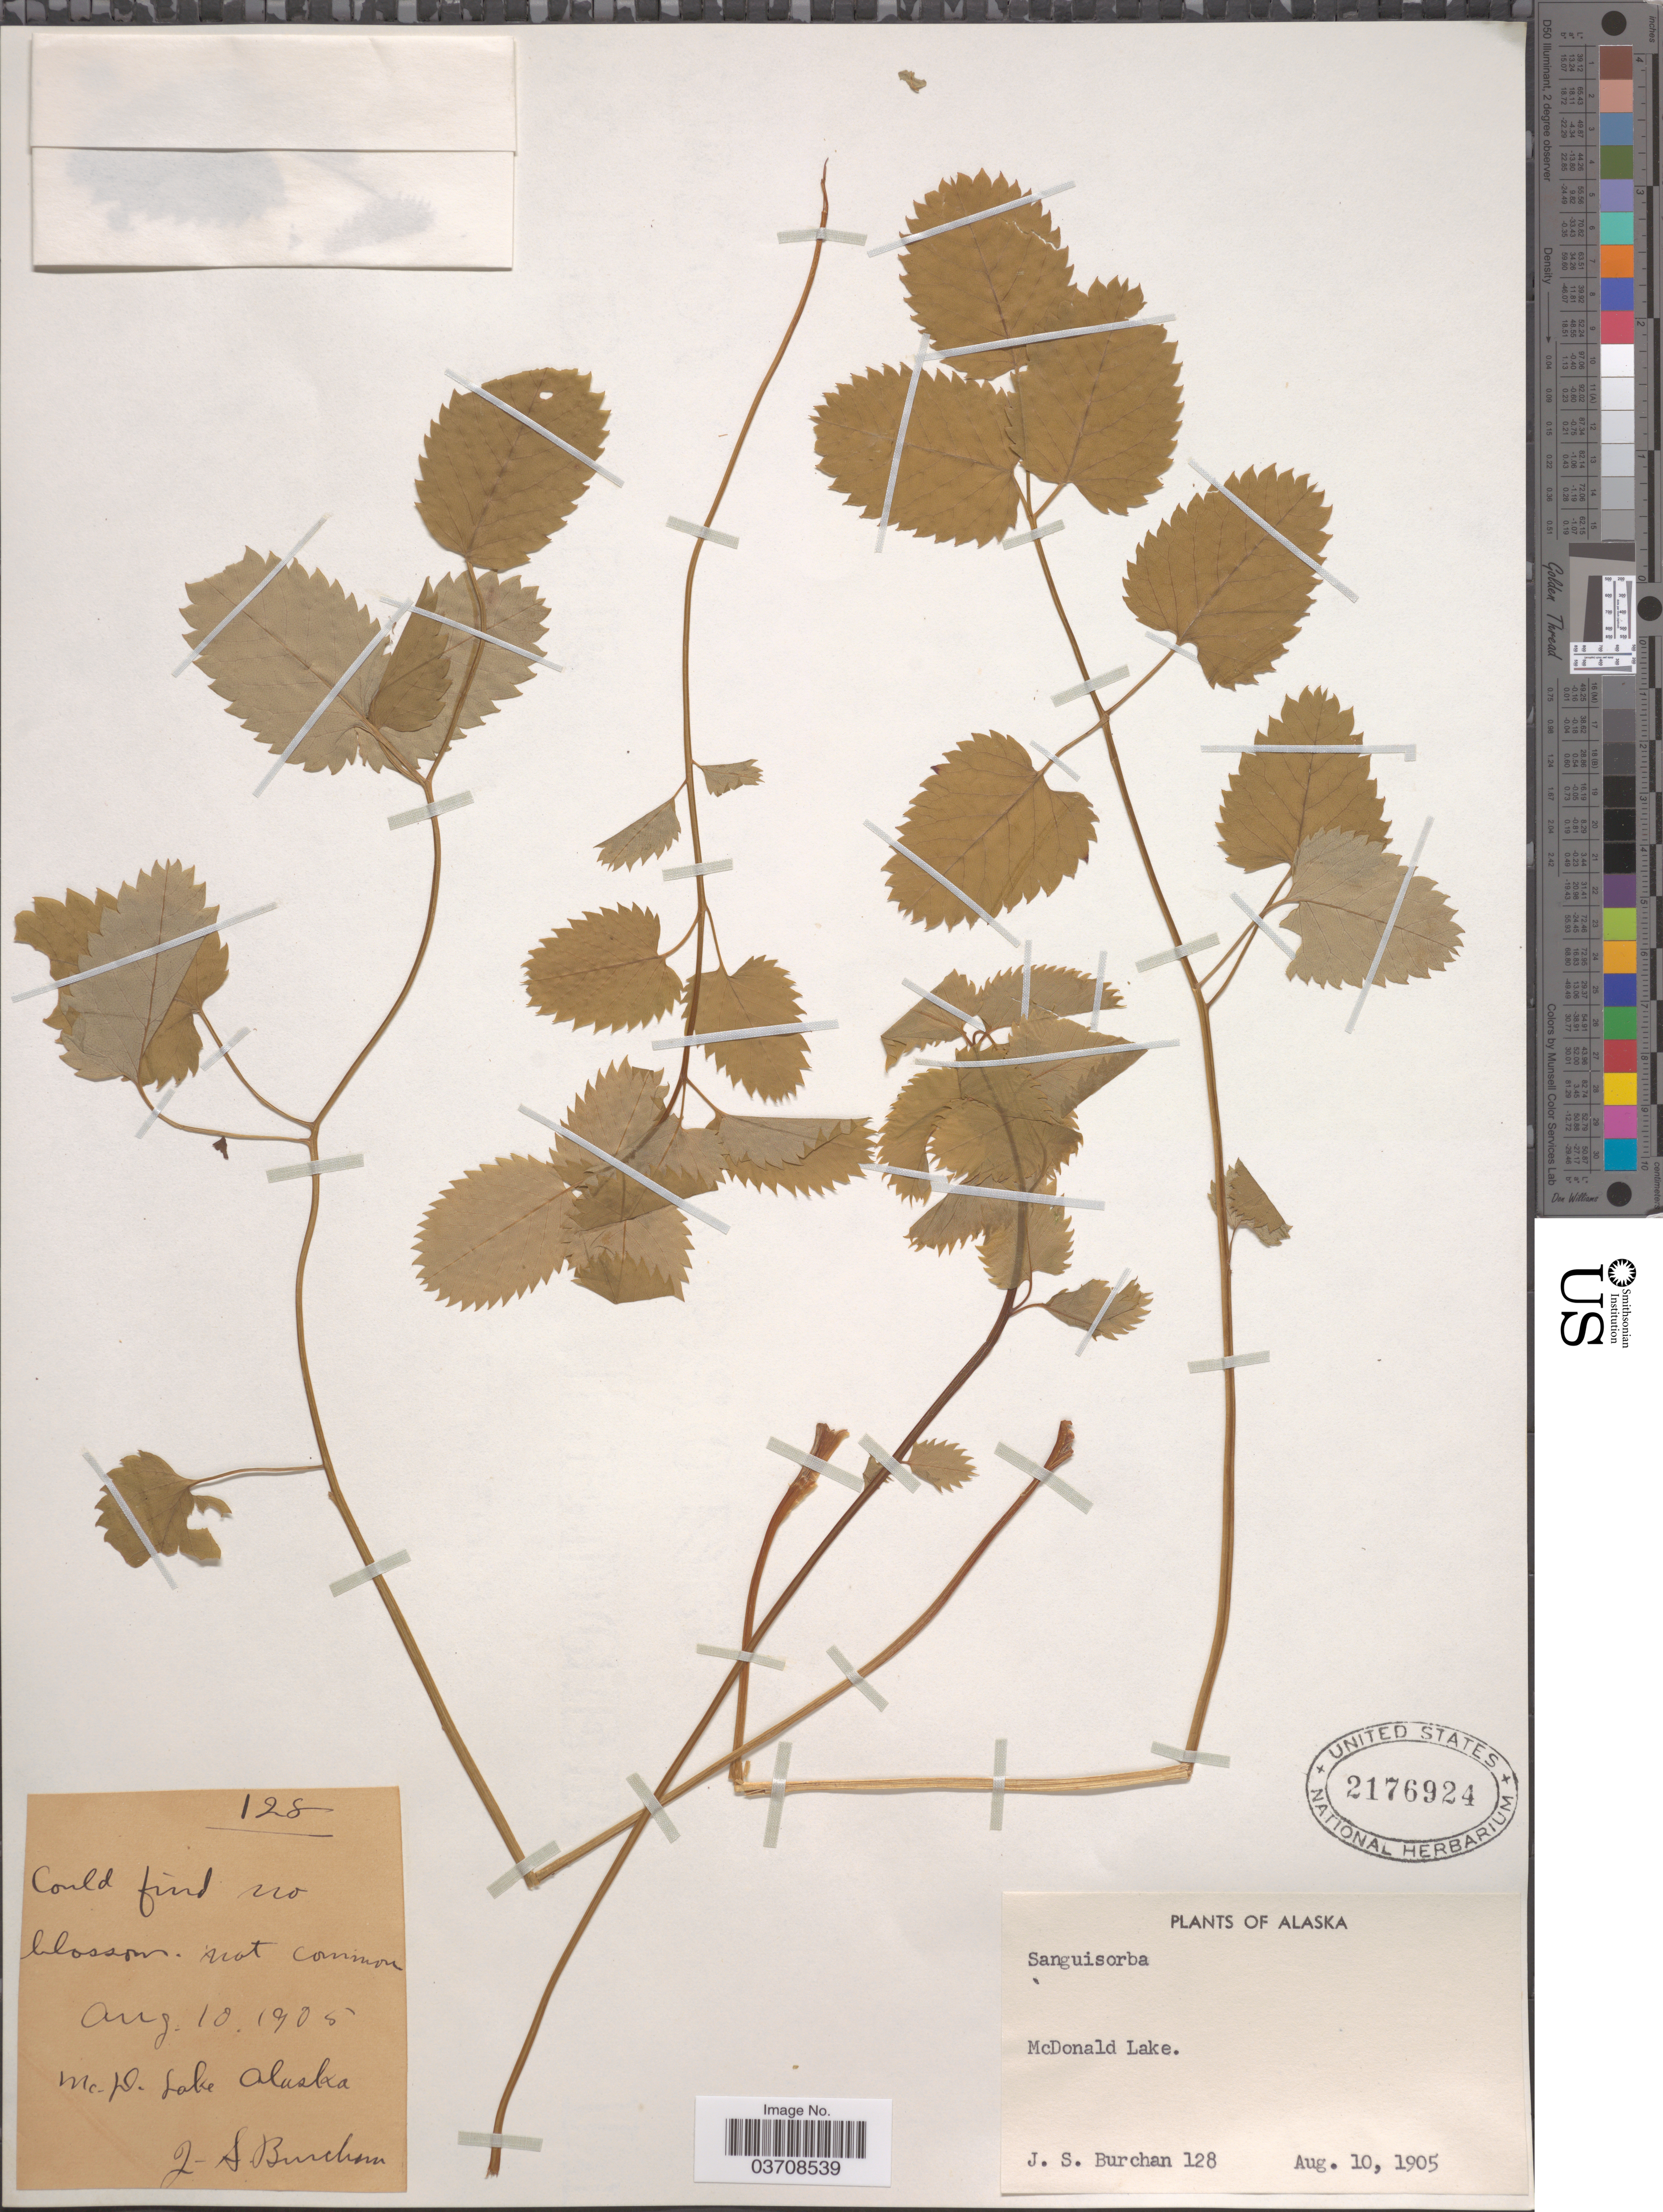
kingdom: Plantae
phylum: Tracheophyta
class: Magnoliopsida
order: Rosales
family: Rosaceae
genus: Sanguisorba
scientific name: Sanguisorba stipulata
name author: Raf.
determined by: Strong, Mark T., (BOT), Smithsonian Institution - National Museum of Natural History (UNITED STATES)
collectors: J. Burcham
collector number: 128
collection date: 1905-08-10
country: United States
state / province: Alaska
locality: McDonald Lake.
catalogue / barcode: US 2176924